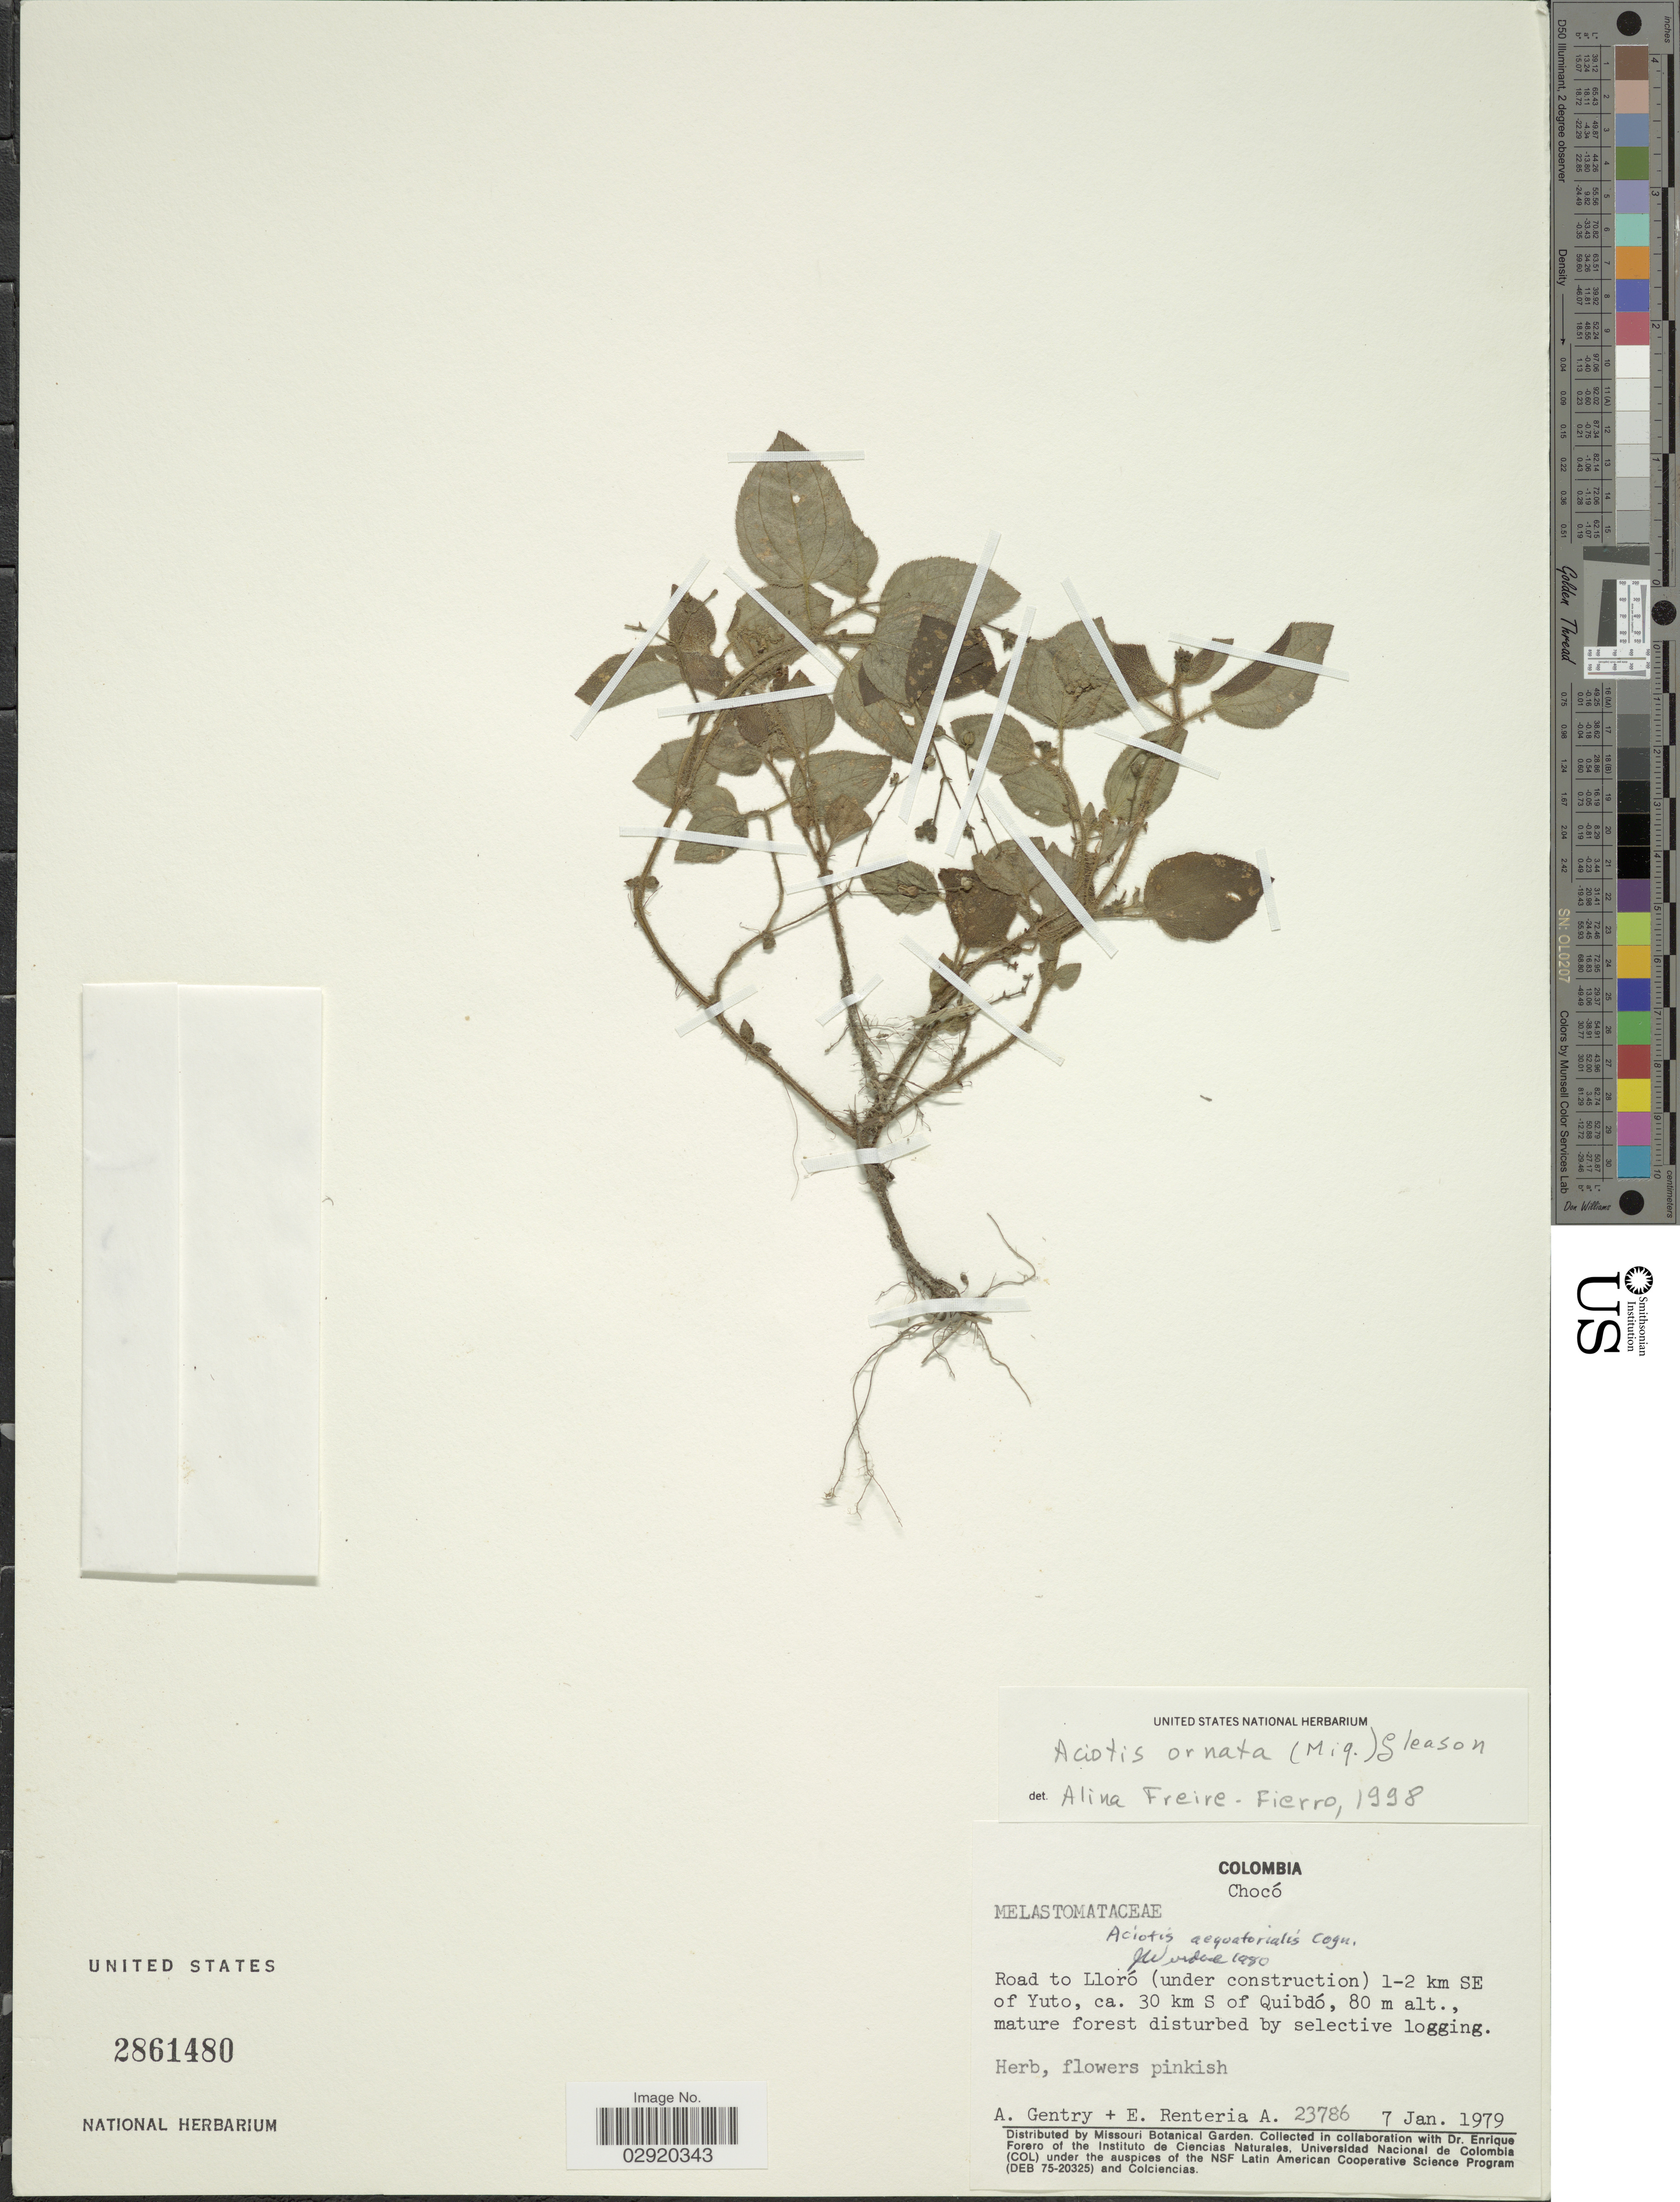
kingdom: Plantae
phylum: Tracheophyta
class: Magnoliopsida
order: Myrtales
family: Melastomataceae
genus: Aciotis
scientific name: Aciotis ornata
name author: (Miq.) Gleason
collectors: A. H. Gentry & E. Renteria A.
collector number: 23786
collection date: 1979-01-07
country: Colombia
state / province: Chocó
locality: Road to Lloró (under construction) 1-2 km SE of Yuto, ca. 30 km S of Quibdó.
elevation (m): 80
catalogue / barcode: US 2861480